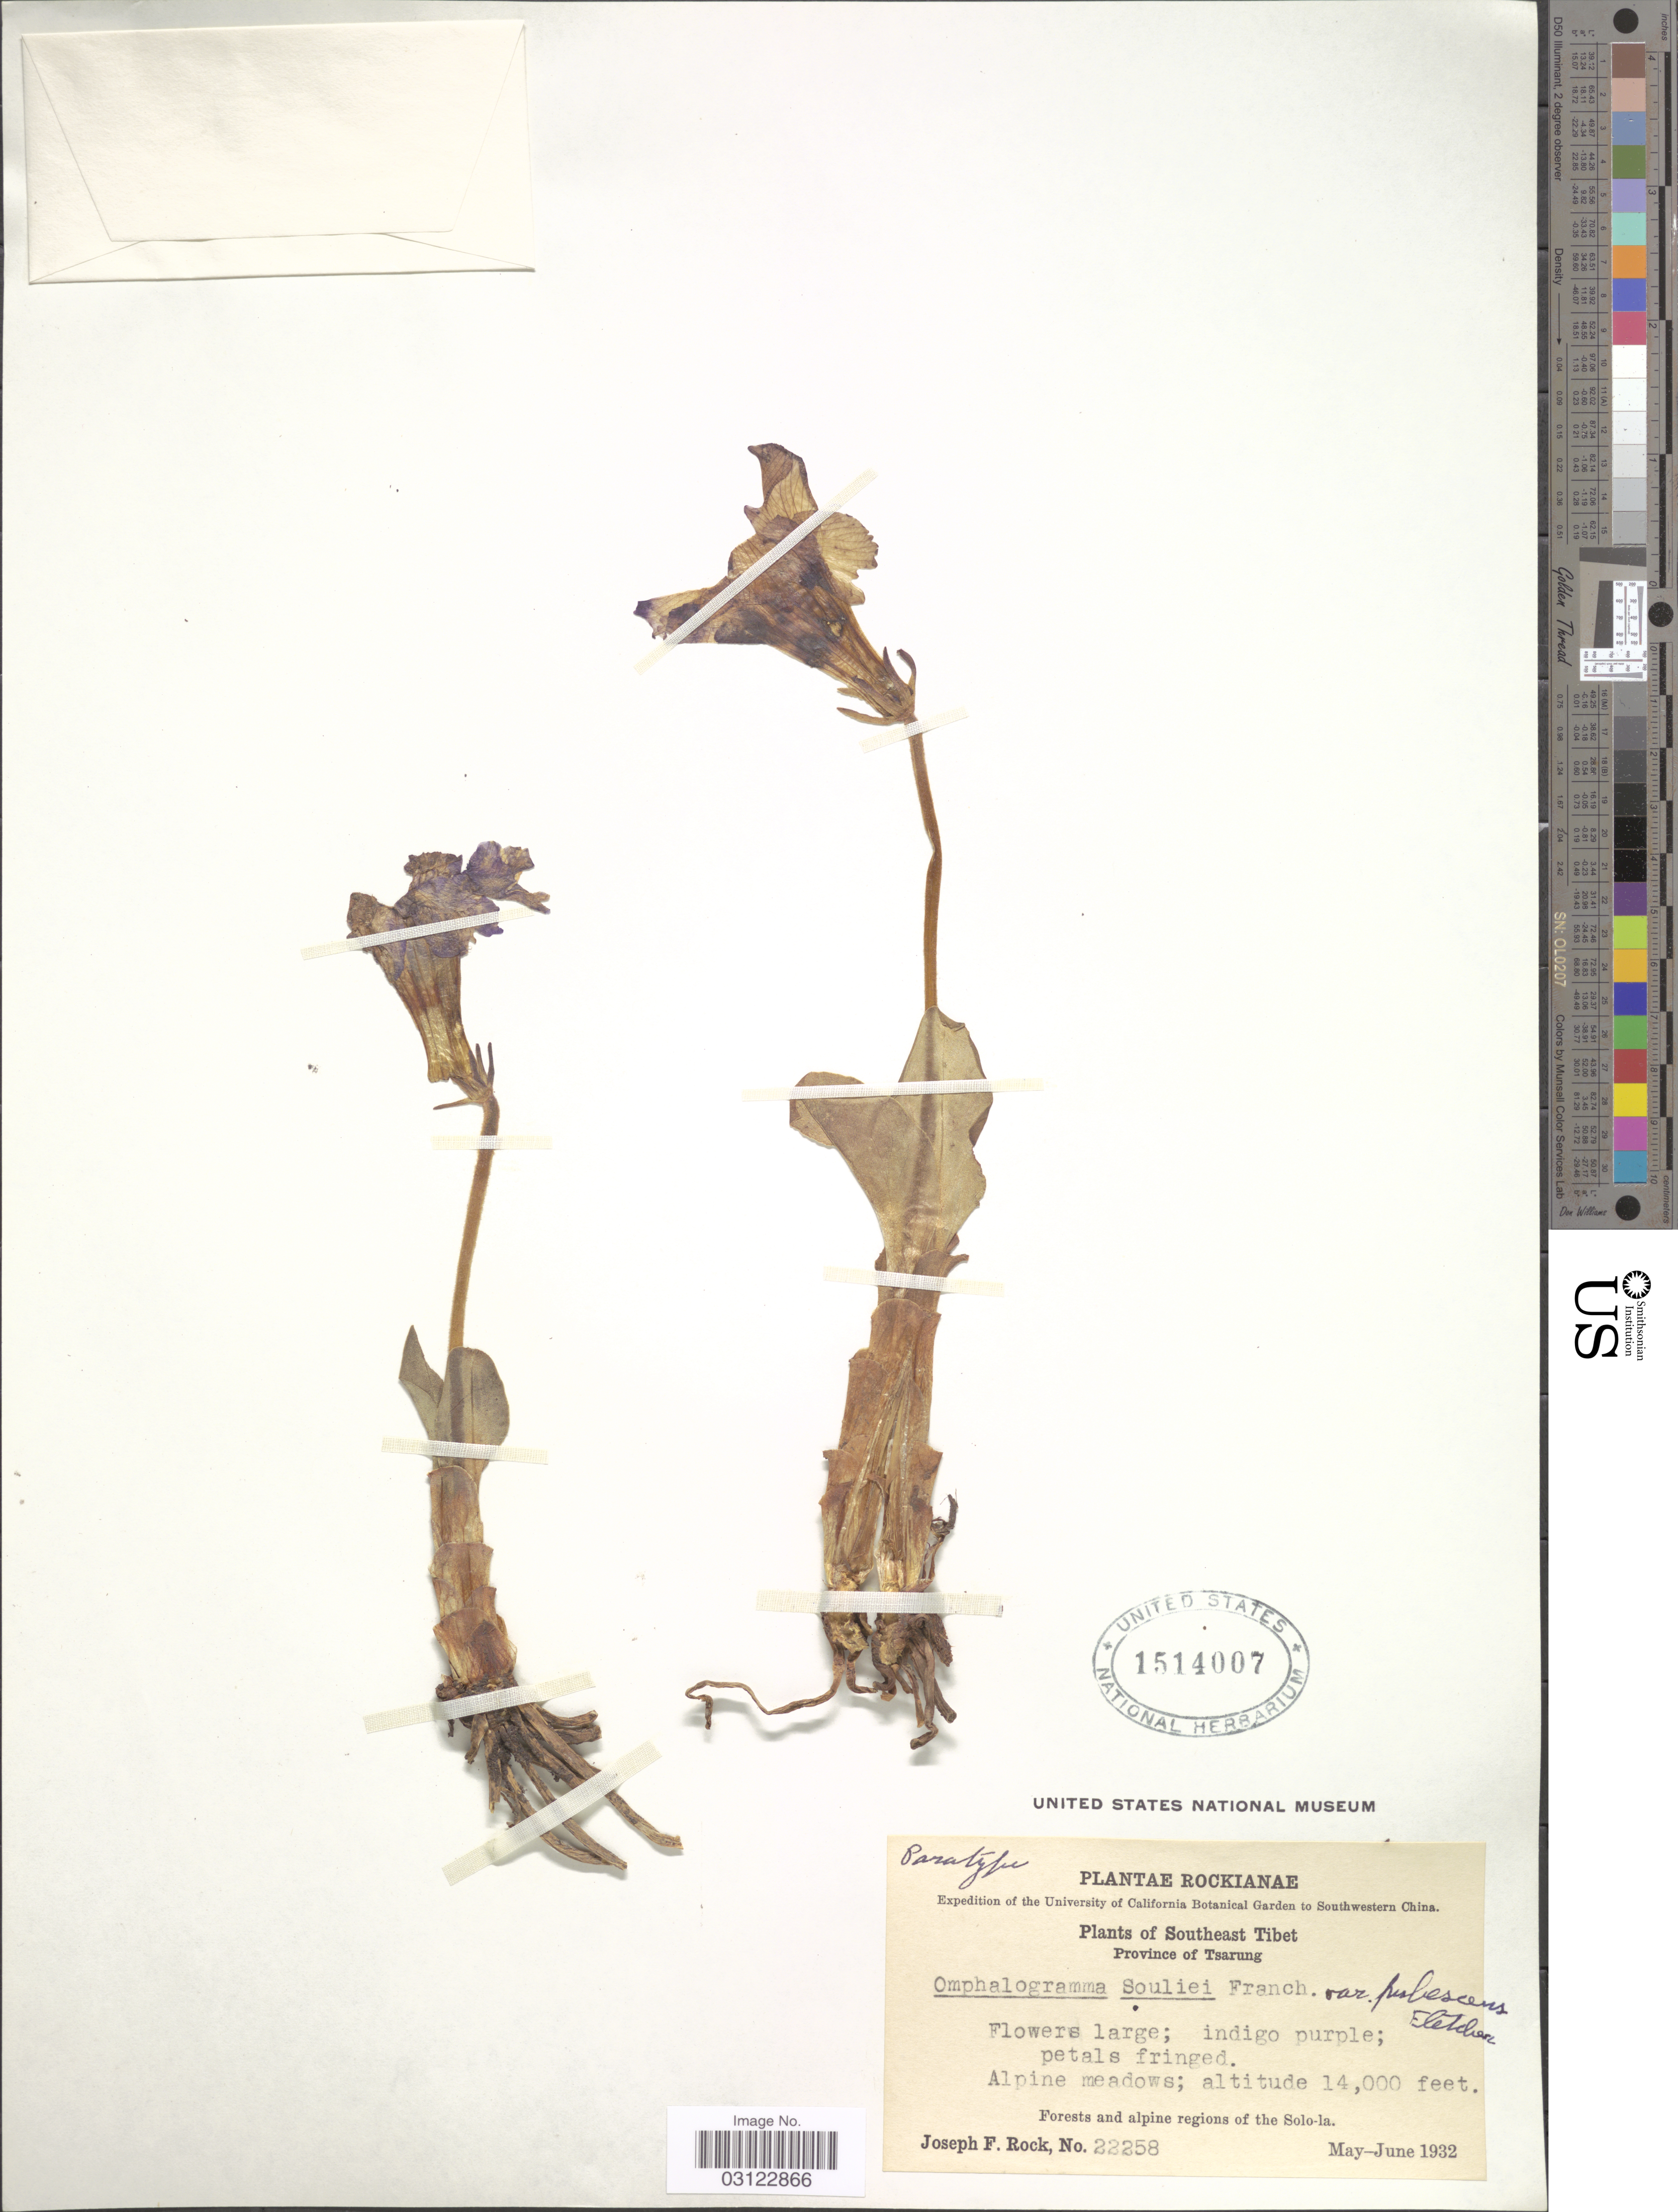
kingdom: Plantae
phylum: Tracheophyta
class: Magnoliopsida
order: Ericales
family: Primulaceae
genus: Omphalogramma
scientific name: Omphalogramma souliei var. pubescens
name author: H.R. Fletcher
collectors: J. F. Rock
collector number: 22258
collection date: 1932-05/1932-06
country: China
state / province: Xizang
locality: Southwestern China. Southeast Tibet. Province Tsarung. Alpine meadows. Forests and alpine regions of the Solo-la.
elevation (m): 4267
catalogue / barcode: US 1514007